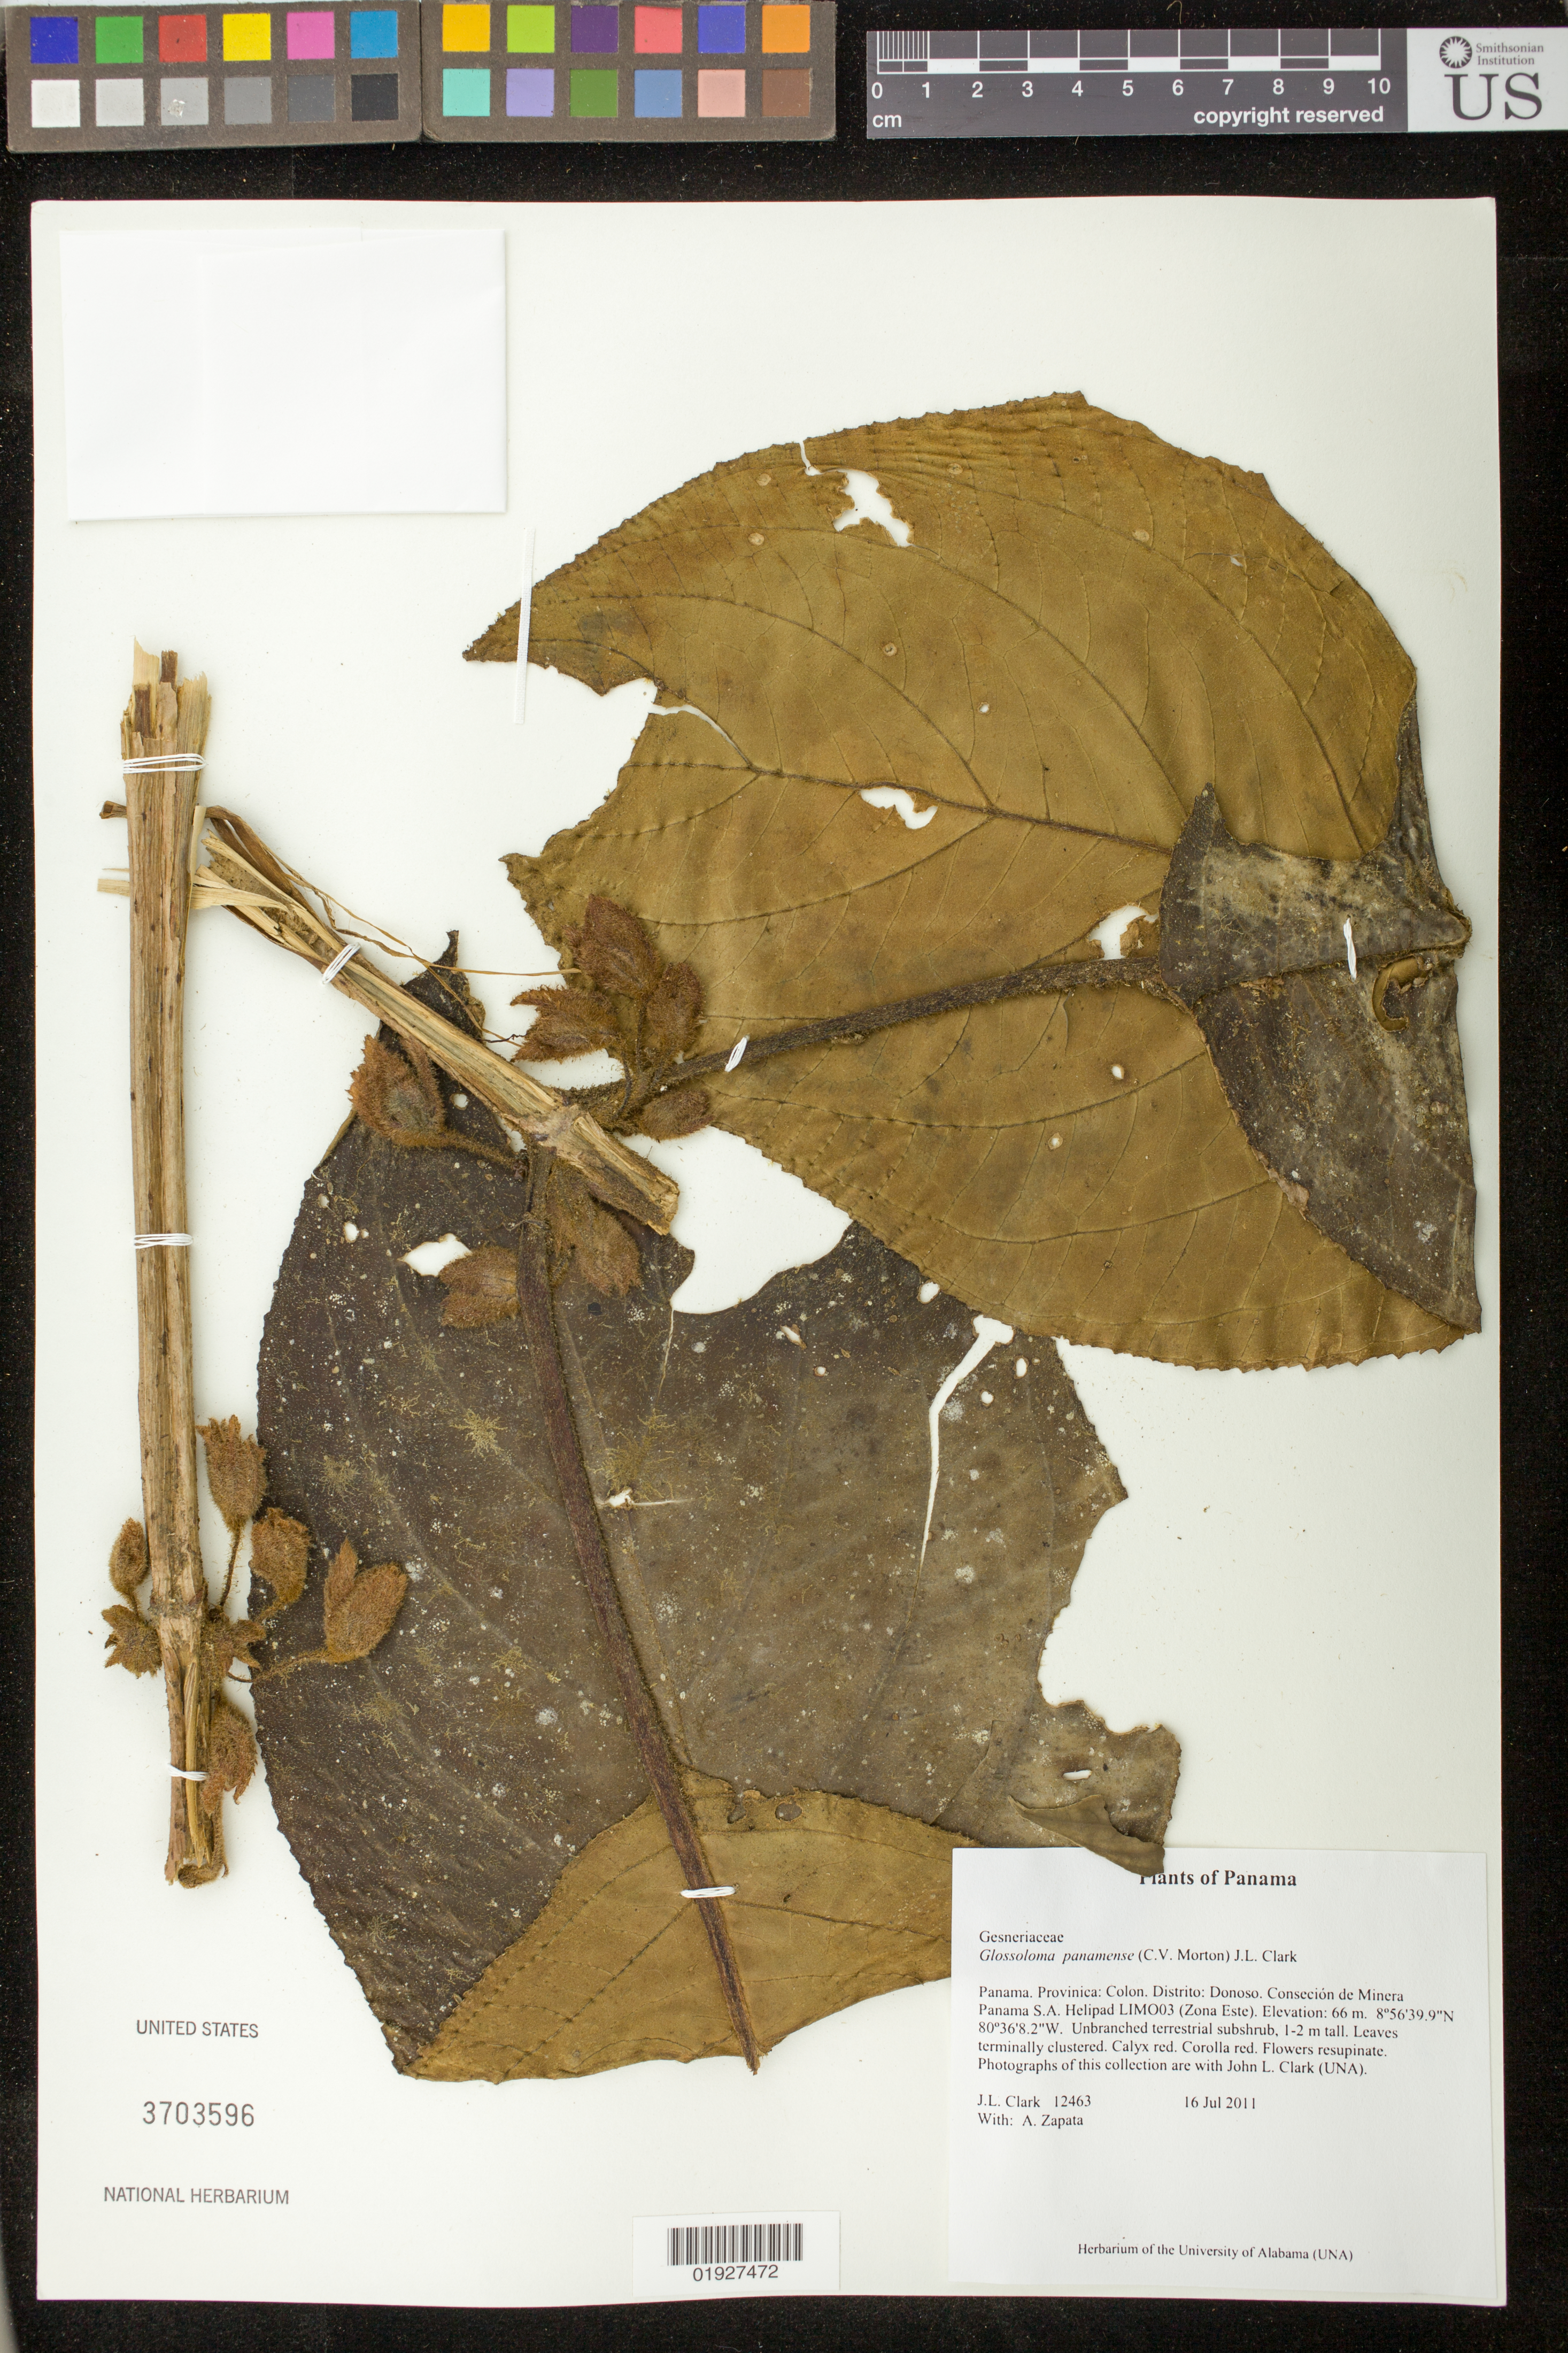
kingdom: Plantae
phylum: Tracheophyta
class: Magnoliopsida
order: Lamiales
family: Gesneriaceae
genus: Glossoloma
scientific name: Glossoloma panamense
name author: (C.V. Morton) J.L. Clark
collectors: J. L. Clark & A. Zapata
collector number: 12463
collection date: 2011-07-16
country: Panama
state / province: Colón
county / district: Donoso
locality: Conseción de Minera Panama S.A. Helipad LIMO03 (Zona Este).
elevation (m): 66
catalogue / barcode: US 3703596